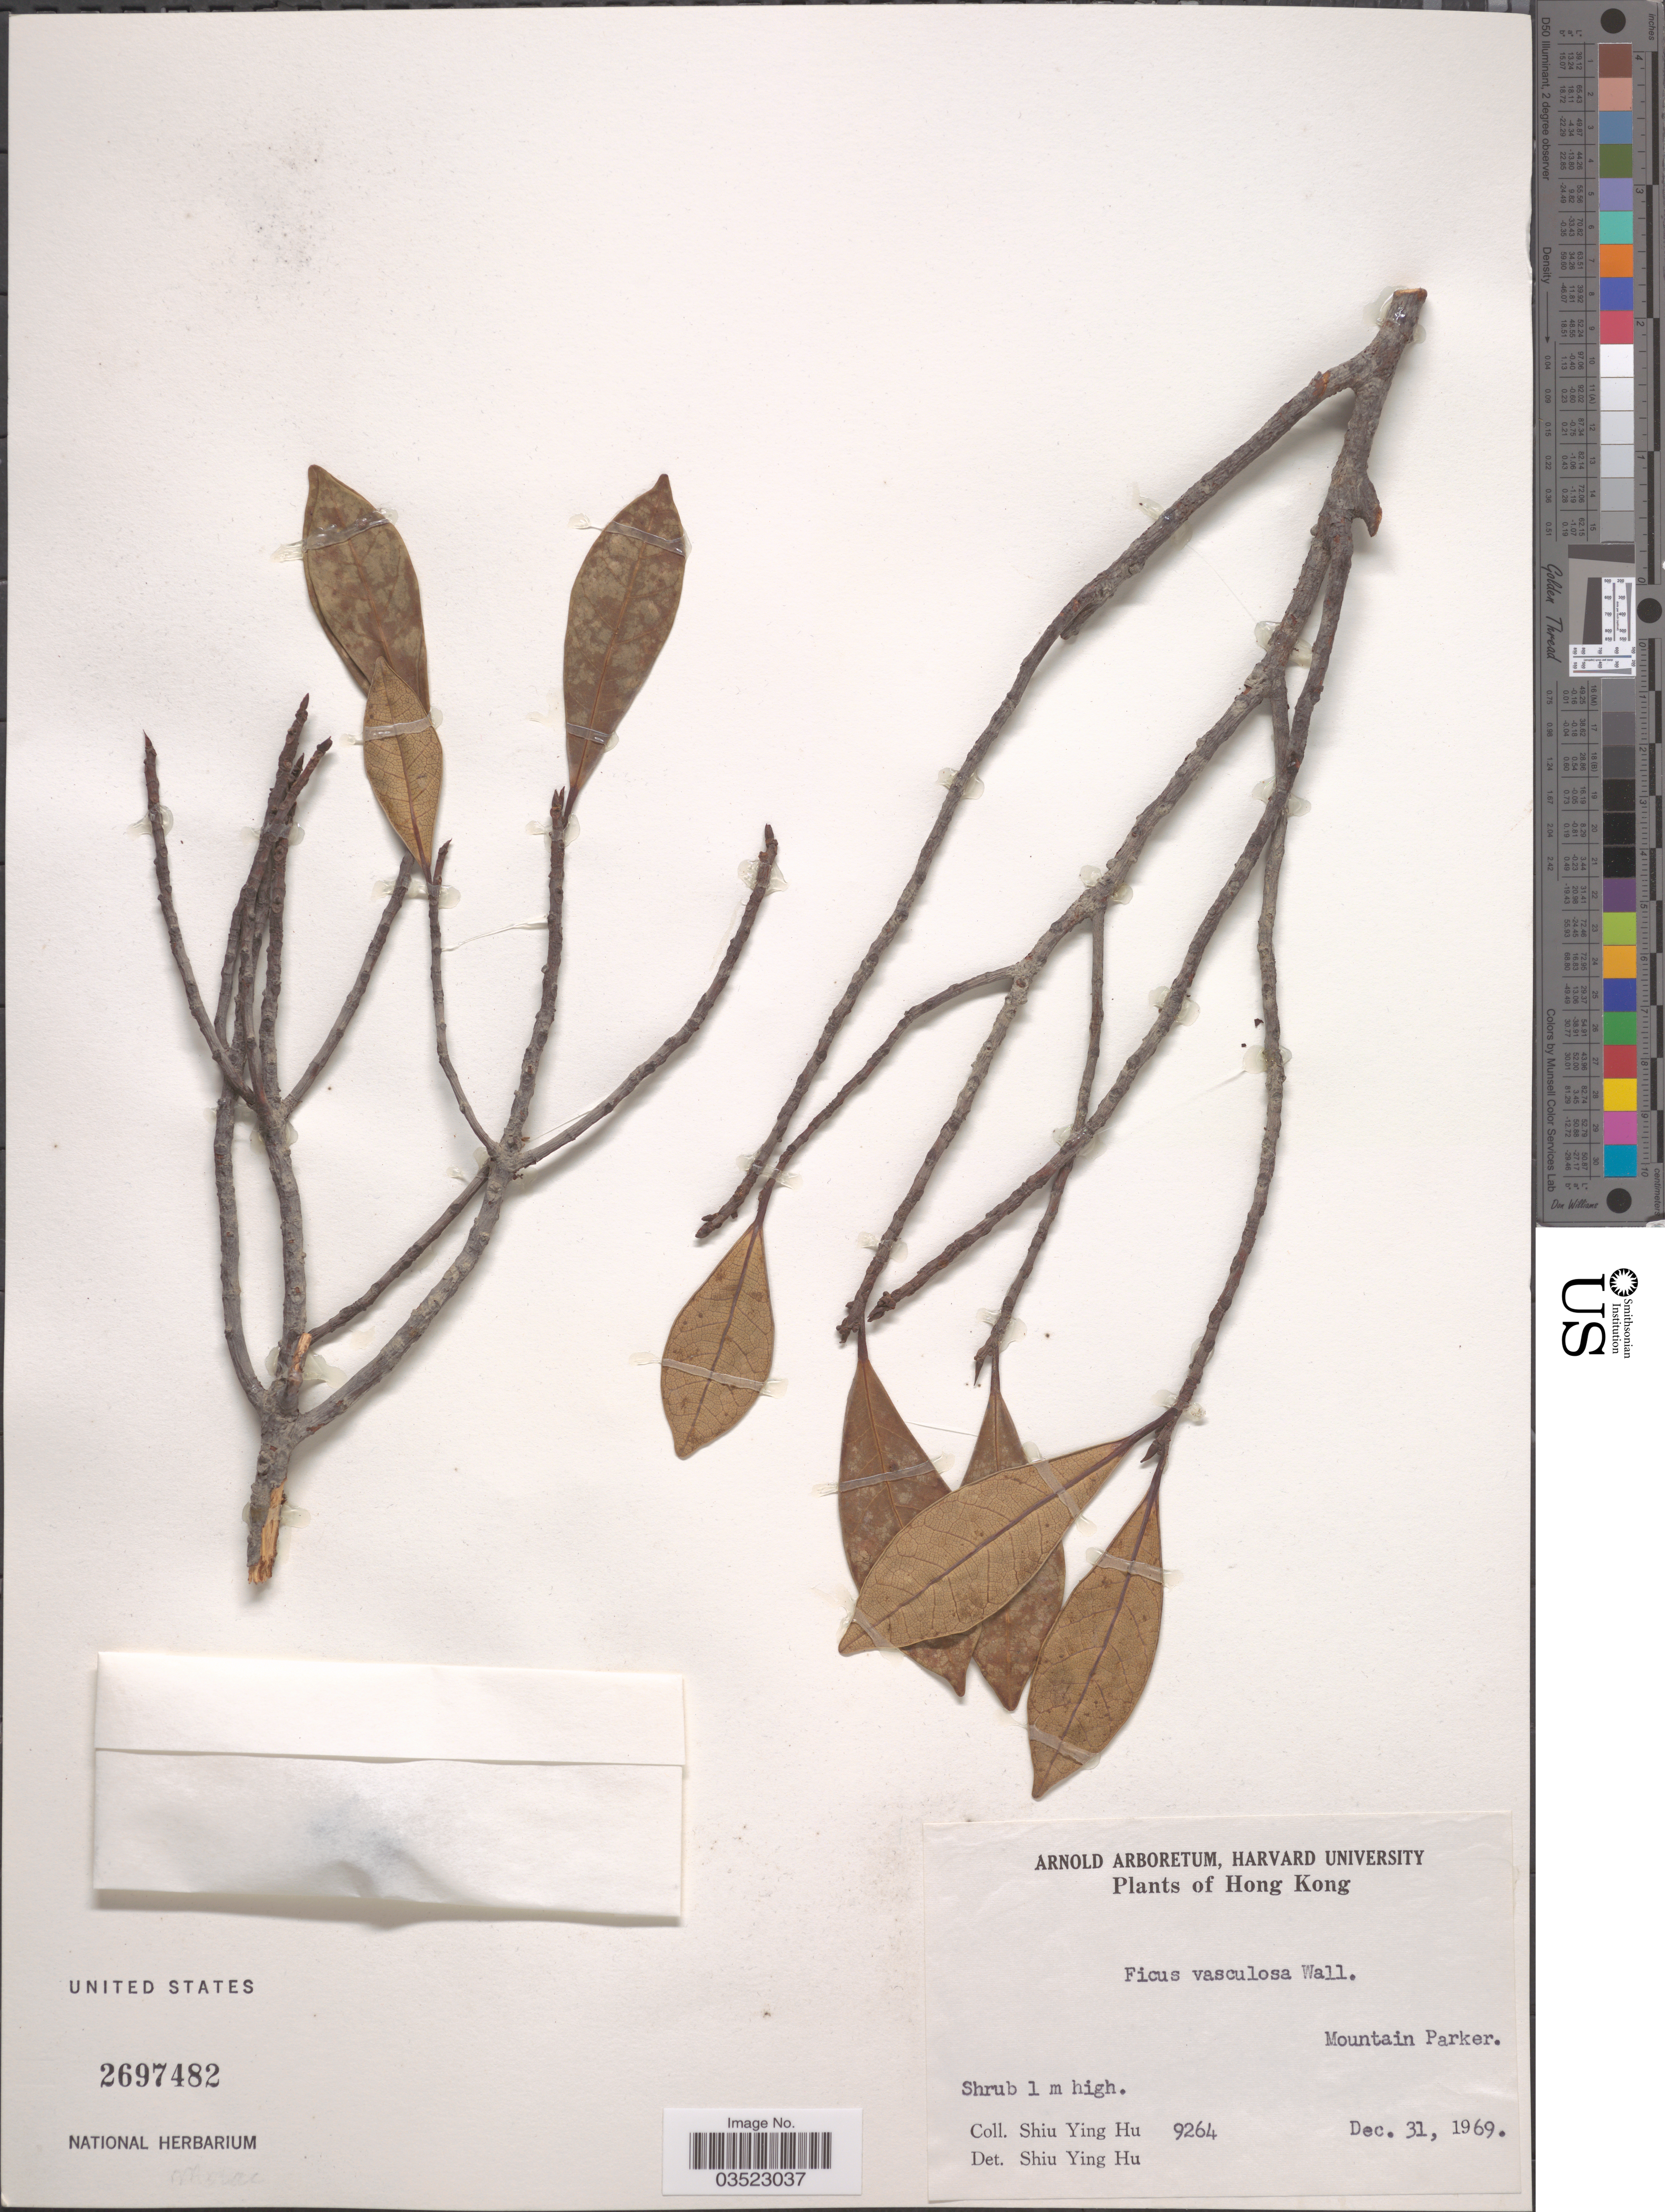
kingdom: Plantae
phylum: Tracheophyta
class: Magnoliopsida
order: Rosales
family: Moraceae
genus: Ficus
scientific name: Ficus vasculosa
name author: Wall. ex Miq.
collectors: S. Y. Hu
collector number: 9264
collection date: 1969-12-31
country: China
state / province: Hong Kong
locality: Mountain Parker.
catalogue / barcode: US 2697482